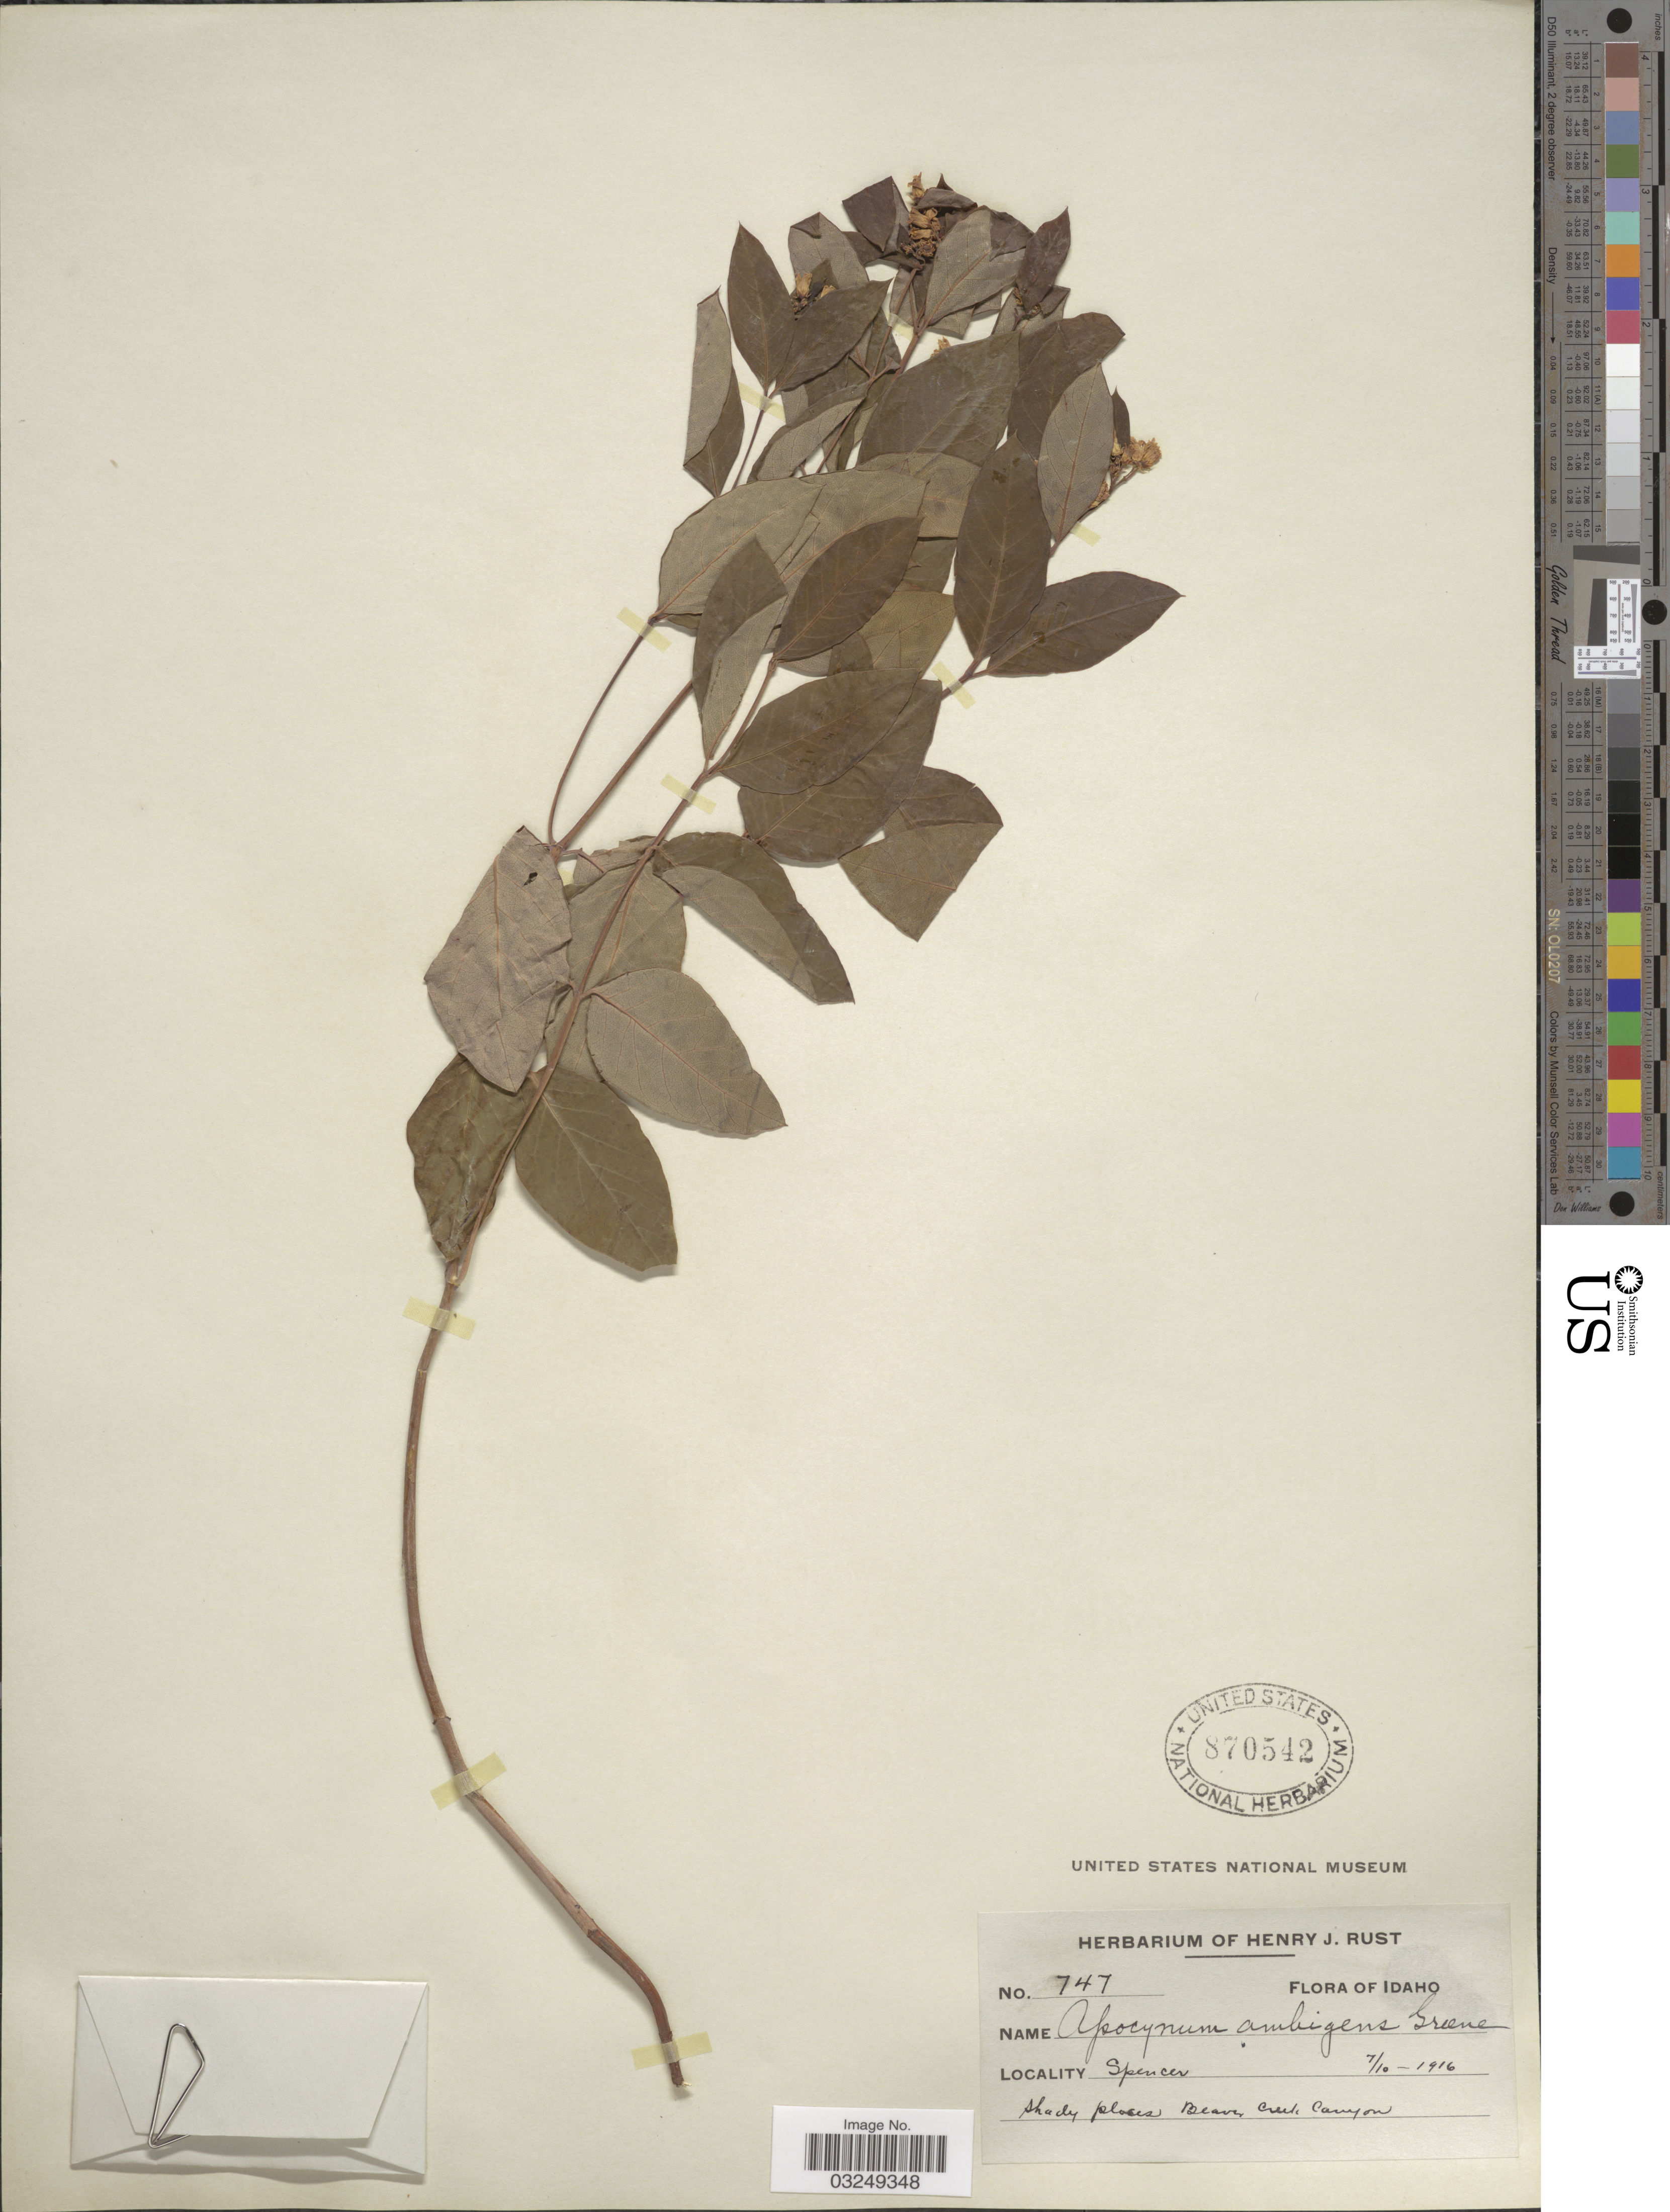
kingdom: Plantae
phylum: Tracheophyta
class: Magnoliopsida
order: Gentianales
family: Apocynaceae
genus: Apocynum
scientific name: Apocynum ambigens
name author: S.W. Greene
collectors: ex herb. Henry J. Rust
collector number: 747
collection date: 1916-07-10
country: United States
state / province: Idaho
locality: Spencer. Shady places Beaver Creek Canyon.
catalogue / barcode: US 870542